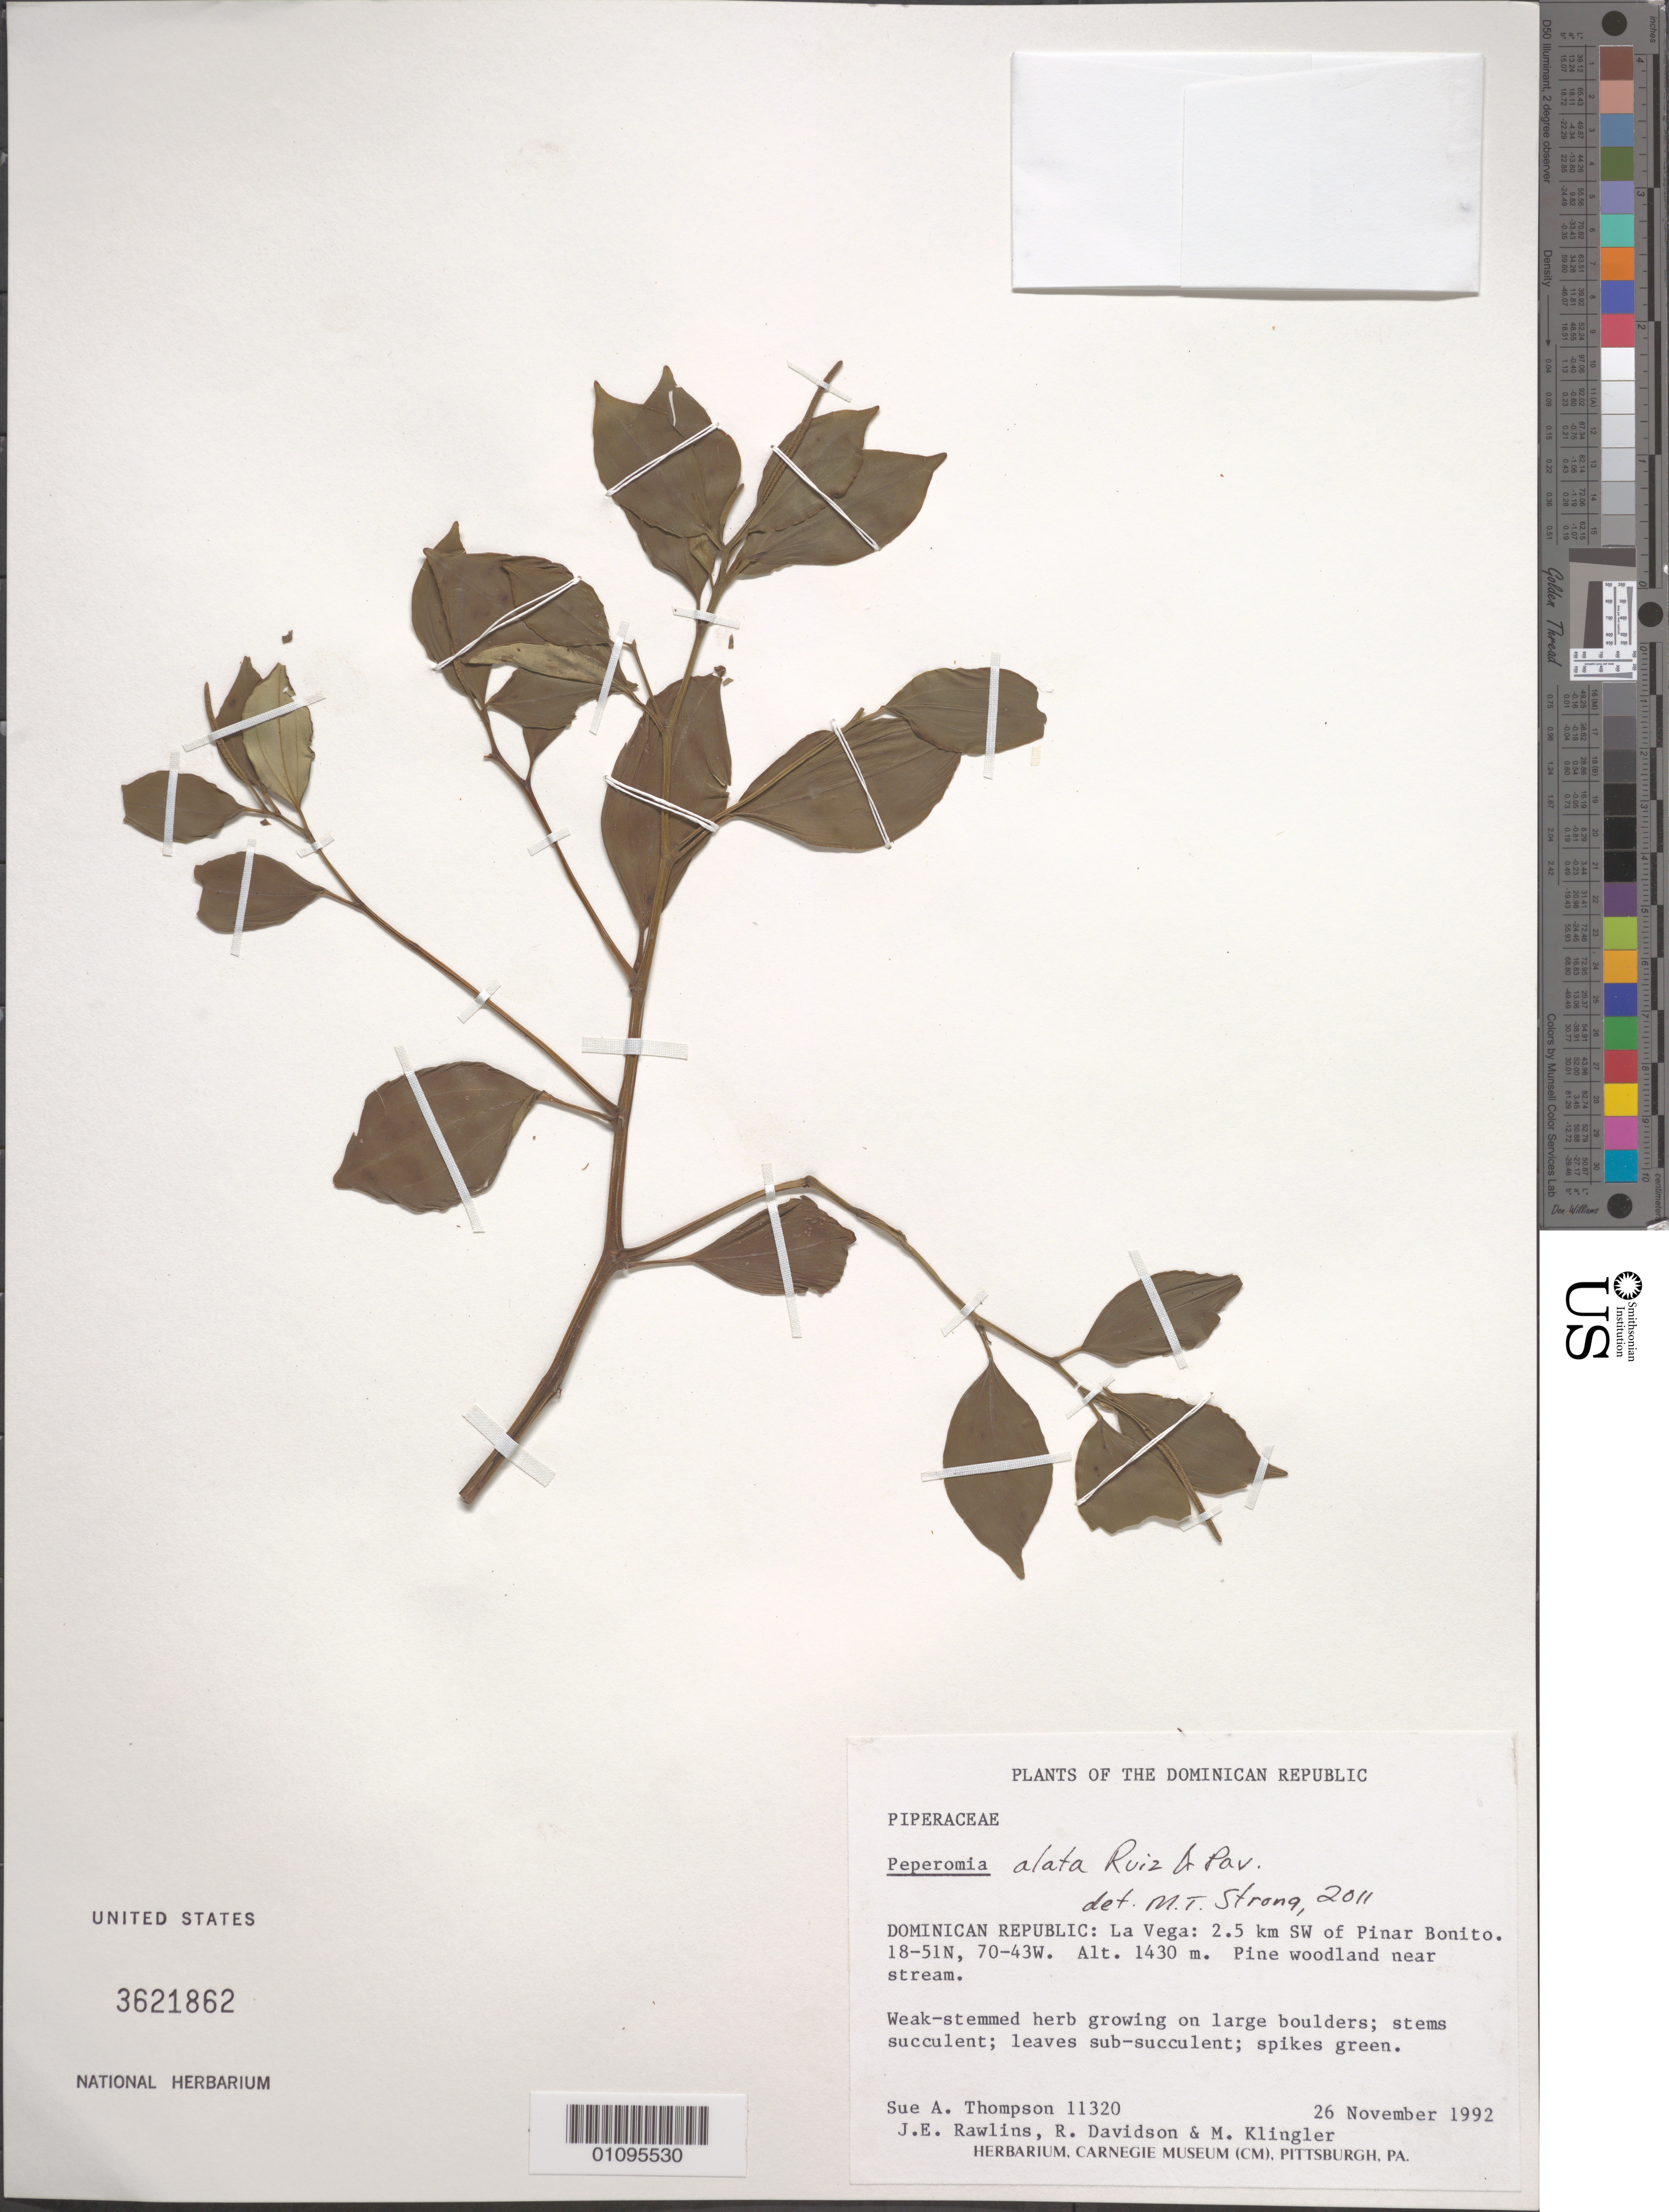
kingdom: Plantae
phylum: Tracheophyta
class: Magnoliopsida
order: Piperales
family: Piperaceae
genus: Peperomia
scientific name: Peperomia alata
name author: Ruiz & Pav.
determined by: Strong, M. T., (US), Smithsonian Institution - National Museum of Natural History (UNITED STATES)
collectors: S. A. Thompson, J. Rawlins, R. Davidson & M. Klingler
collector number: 11320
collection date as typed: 26 Nov 1992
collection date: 1992-11-26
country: Dominican Republic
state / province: La Vega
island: Hispaniola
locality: Pinar Bonito, 2.5 km SW of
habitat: Pine woodland near stream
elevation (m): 1430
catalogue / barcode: US 3621862